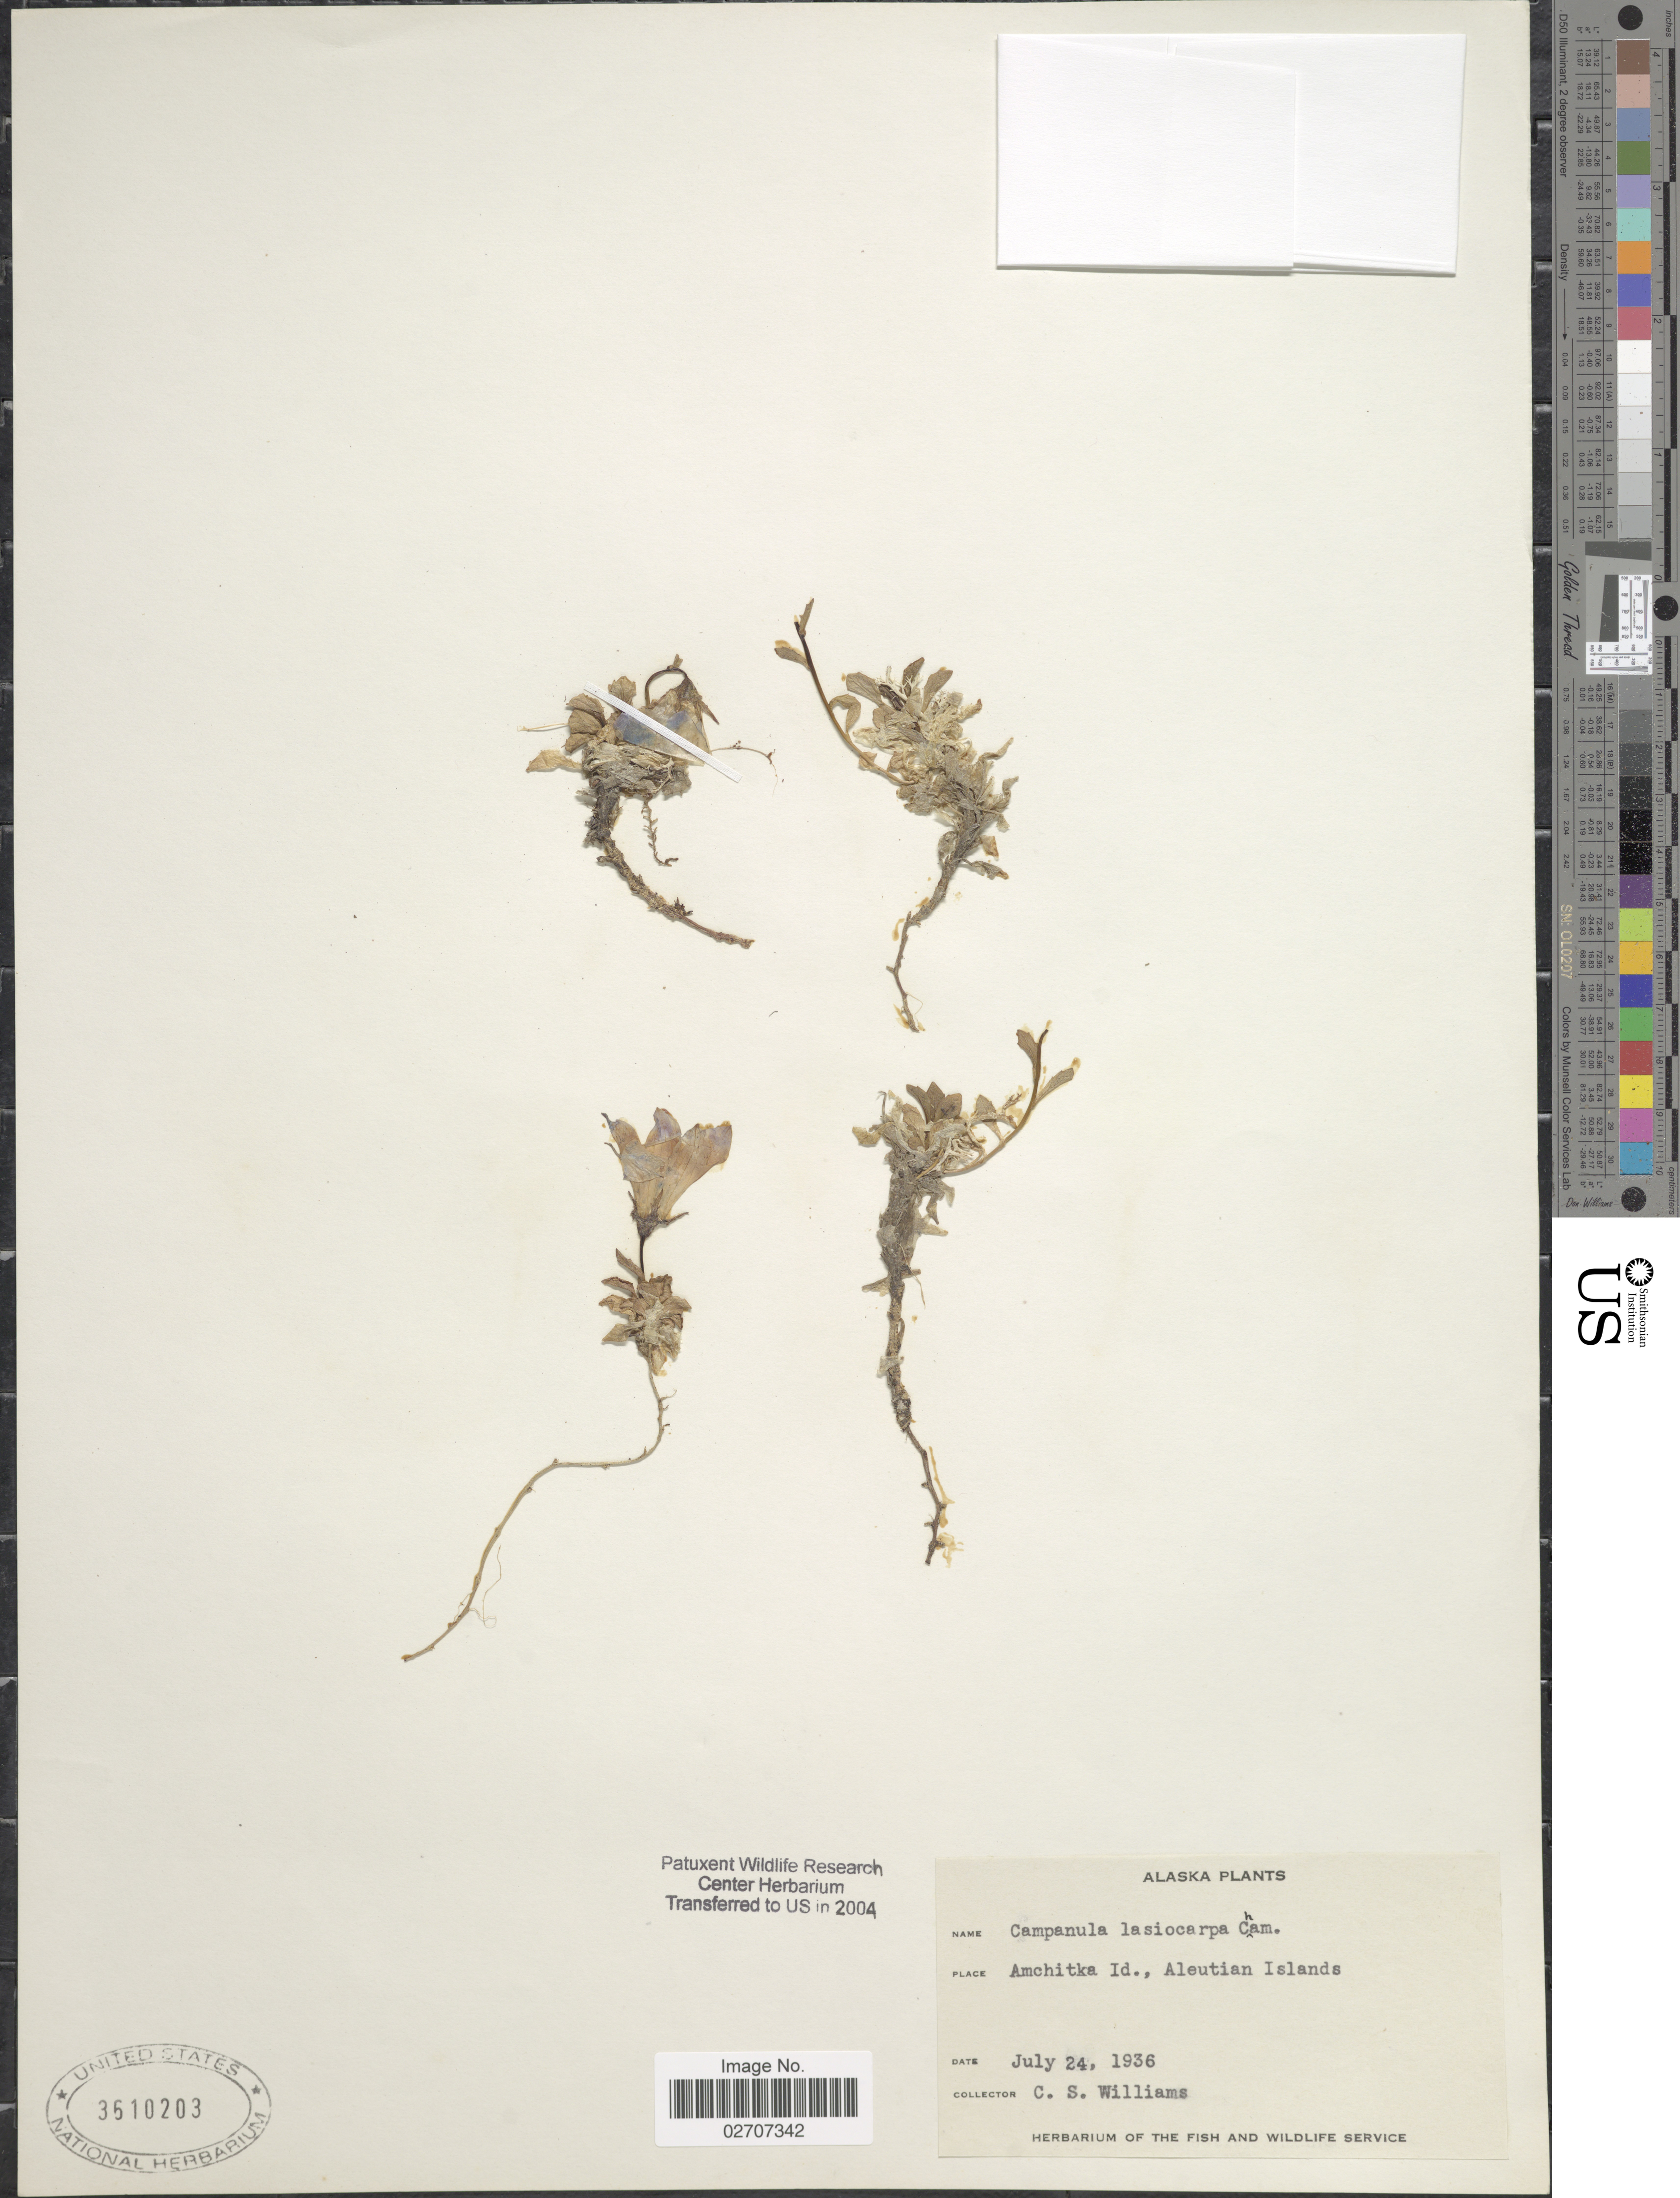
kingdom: Plantae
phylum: Tracheophyta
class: Magnoliopsida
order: Asterales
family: Campanulaceae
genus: Campanula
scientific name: Campanula lasiocarpa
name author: Cham.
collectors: C. Williams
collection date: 1936-07-24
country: United States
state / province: Alaska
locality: Amchitka Id., Aleutian Islands.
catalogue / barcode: US 3610203